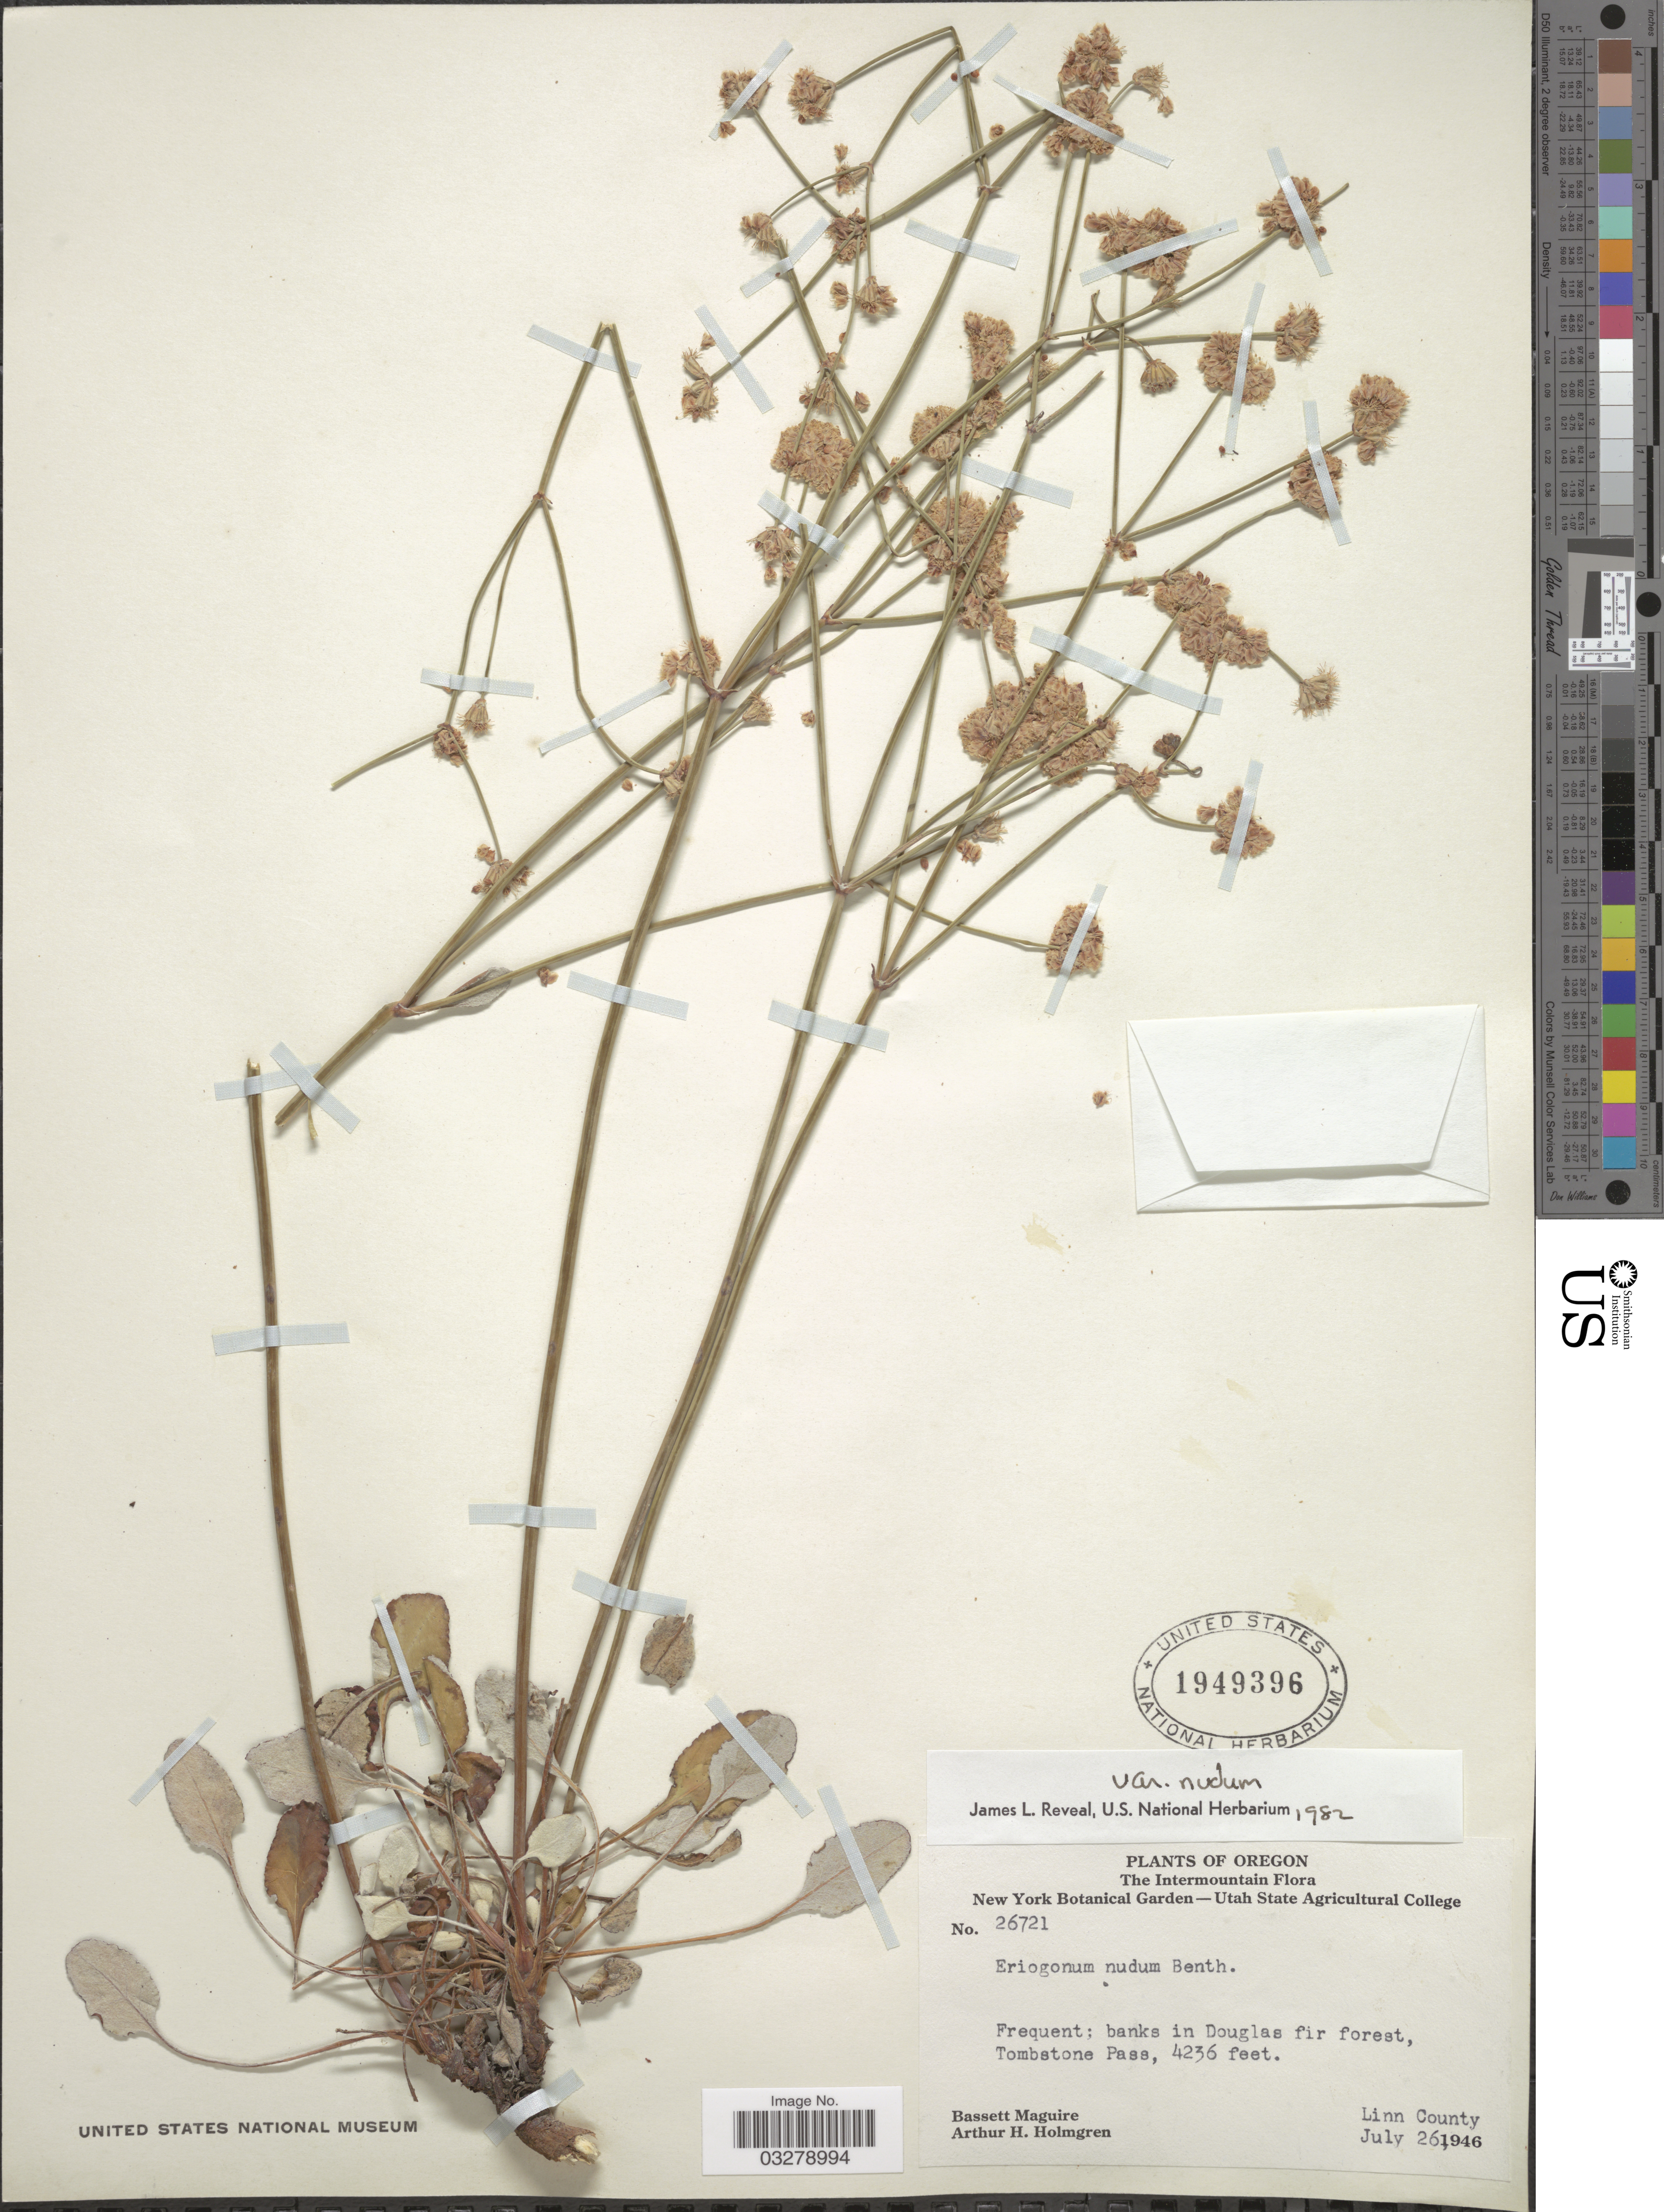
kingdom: Plantae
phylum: Tracheophyta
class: Magnoliopsida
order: Caryophyllales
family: Polygonaceae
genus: Eriogonum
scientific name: Eriogonum nudum var. nudum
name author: Douglas ex Benth.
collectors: B. Maguire & A. H. Holmgren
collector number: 26721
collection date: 1946-07-26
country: United States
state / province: Oregon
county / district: Linn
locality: The Intermountain, banks in Douglas fir forest, Tombstone Pass, Linn County.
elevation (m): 1291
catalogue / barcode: US 1949396